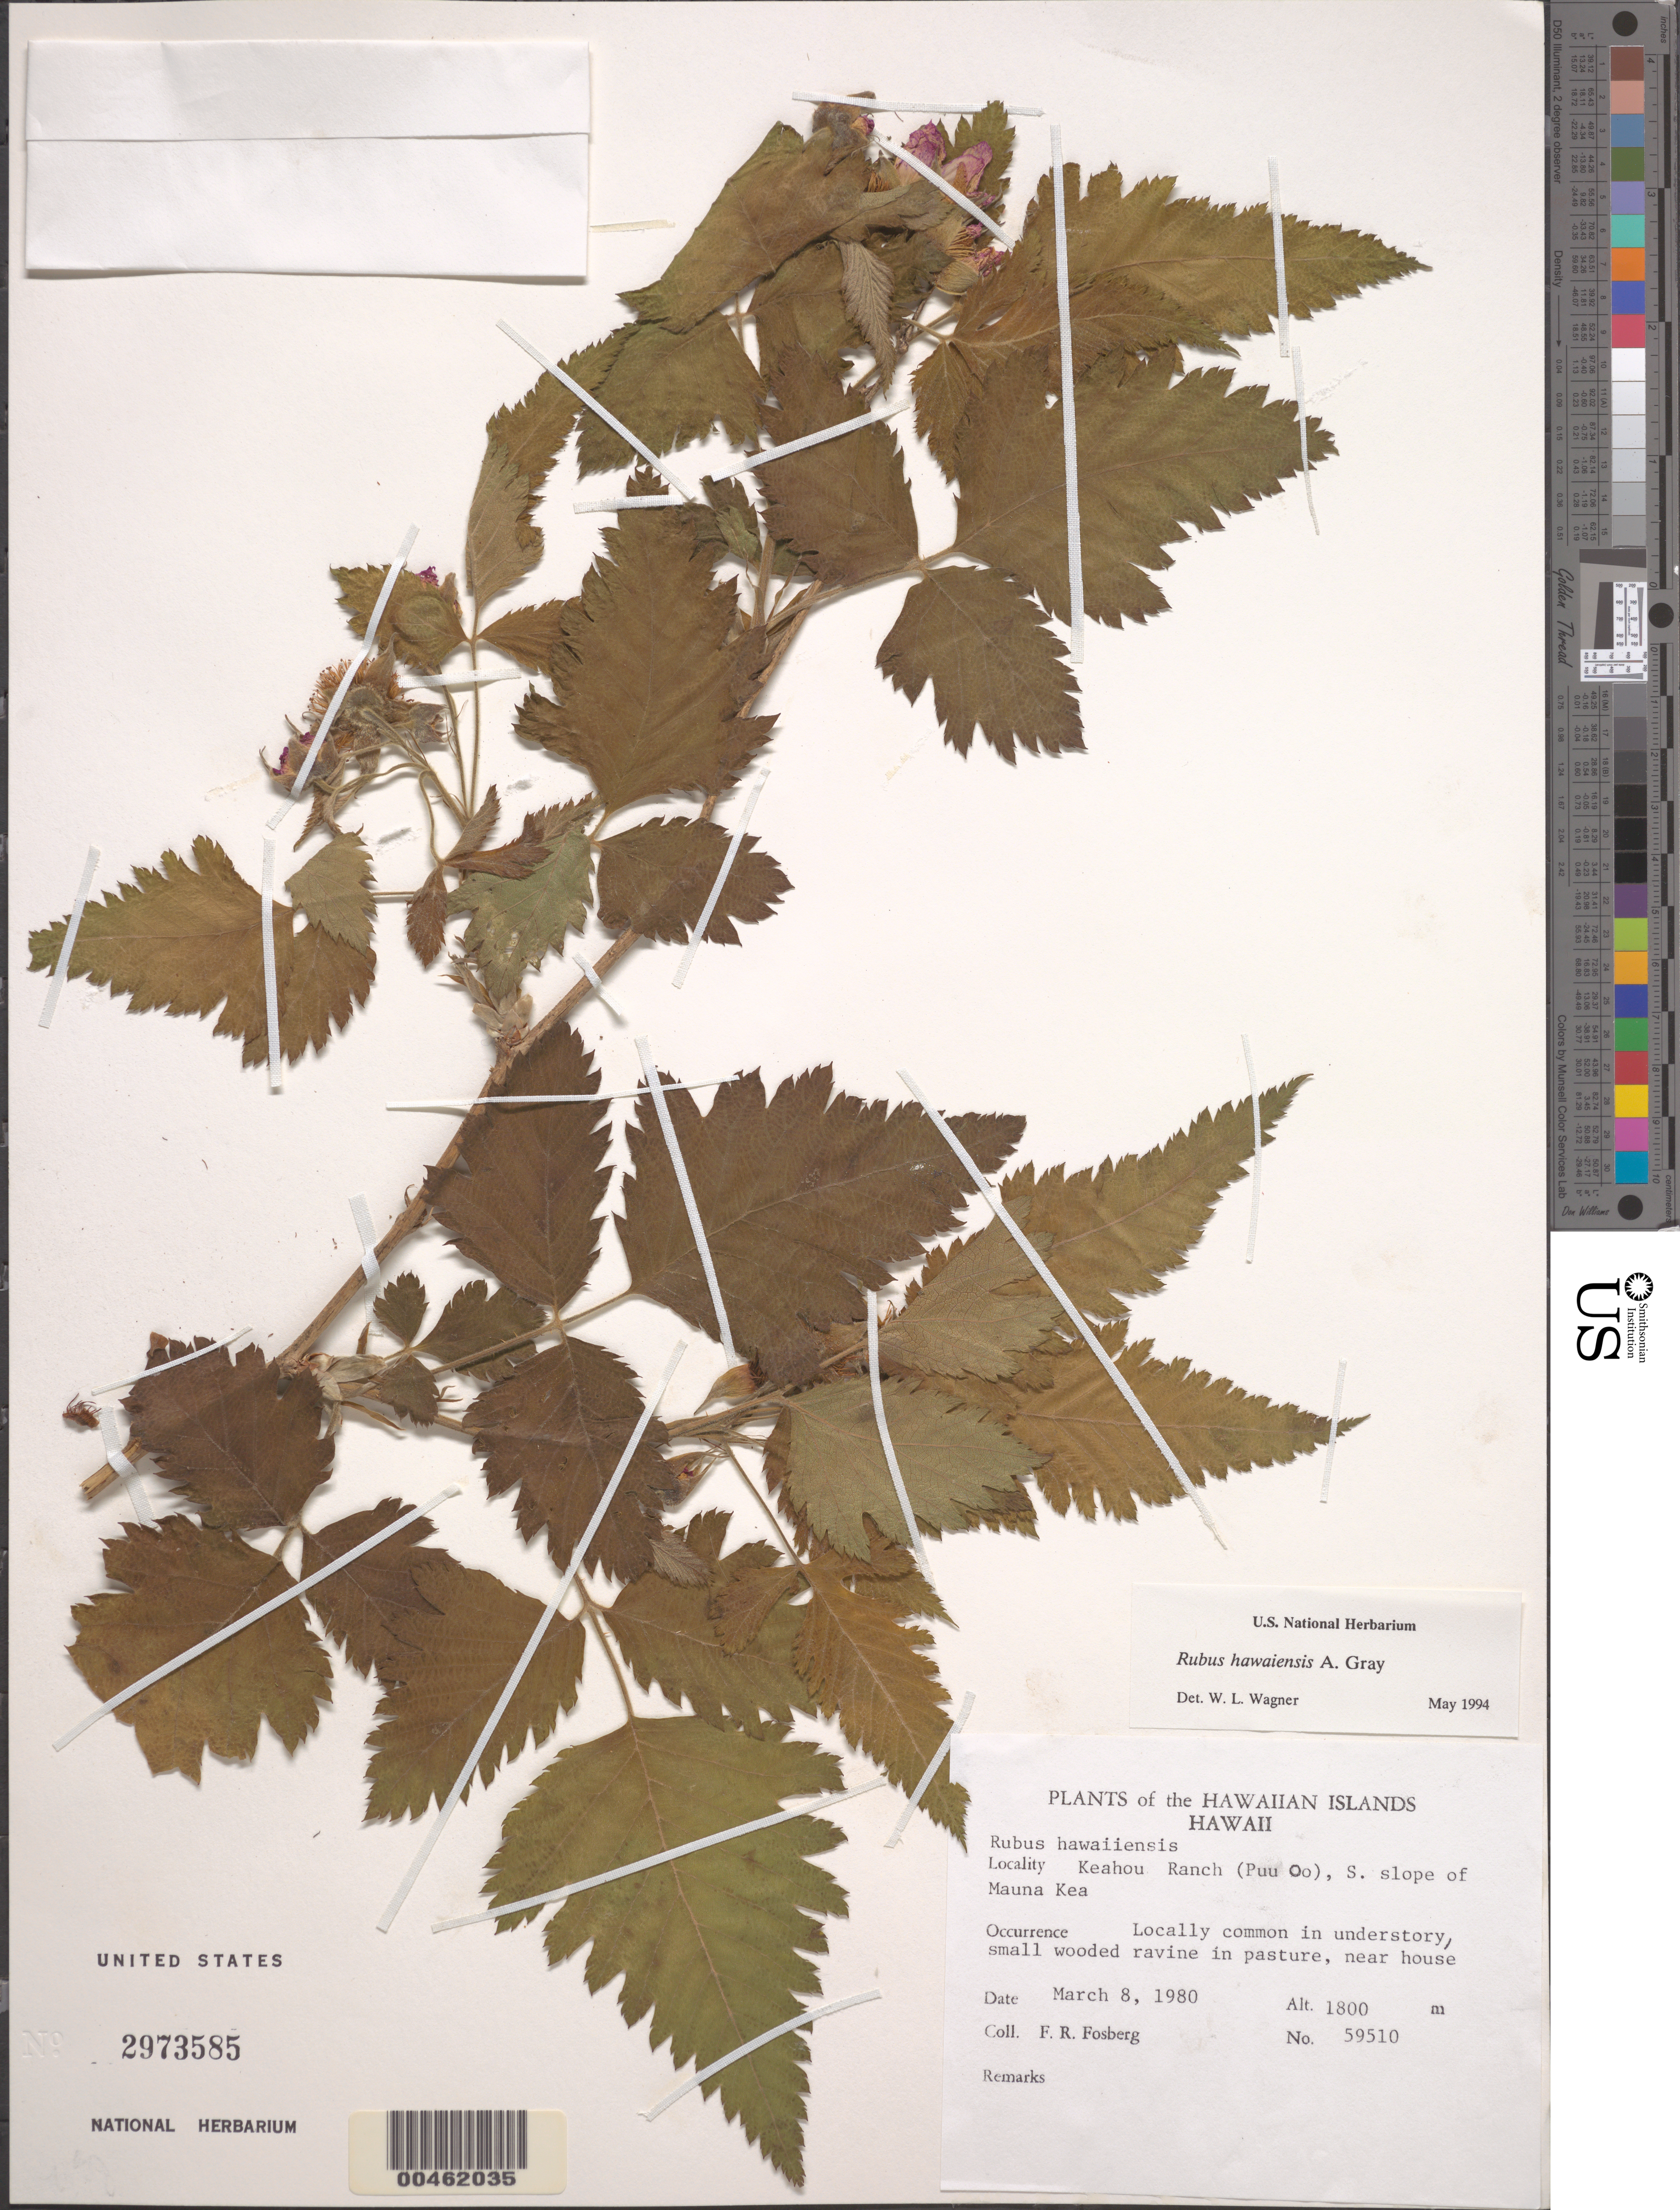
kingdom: Plantae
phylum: Tracheophyta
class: Magnoliopsida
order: Rosales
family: Rosaceae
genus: Rubus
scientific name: Rubus hawaiensis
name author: A. Gray in Wilkes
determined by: Wagner, W. L., (BOT), Smithsonian Institution - National Museum of Natural History (UNITED STATES)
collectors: F. R. Fosberg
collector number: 59510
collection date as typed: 8 Mar 1980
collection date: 1980-03-08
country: United States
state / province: Hawaii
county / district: Hawaii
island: Hawaii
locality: Keahou Ranch (Puu Oo), S slope of Mauna Kea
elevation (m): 1800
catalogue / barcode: US 2973585